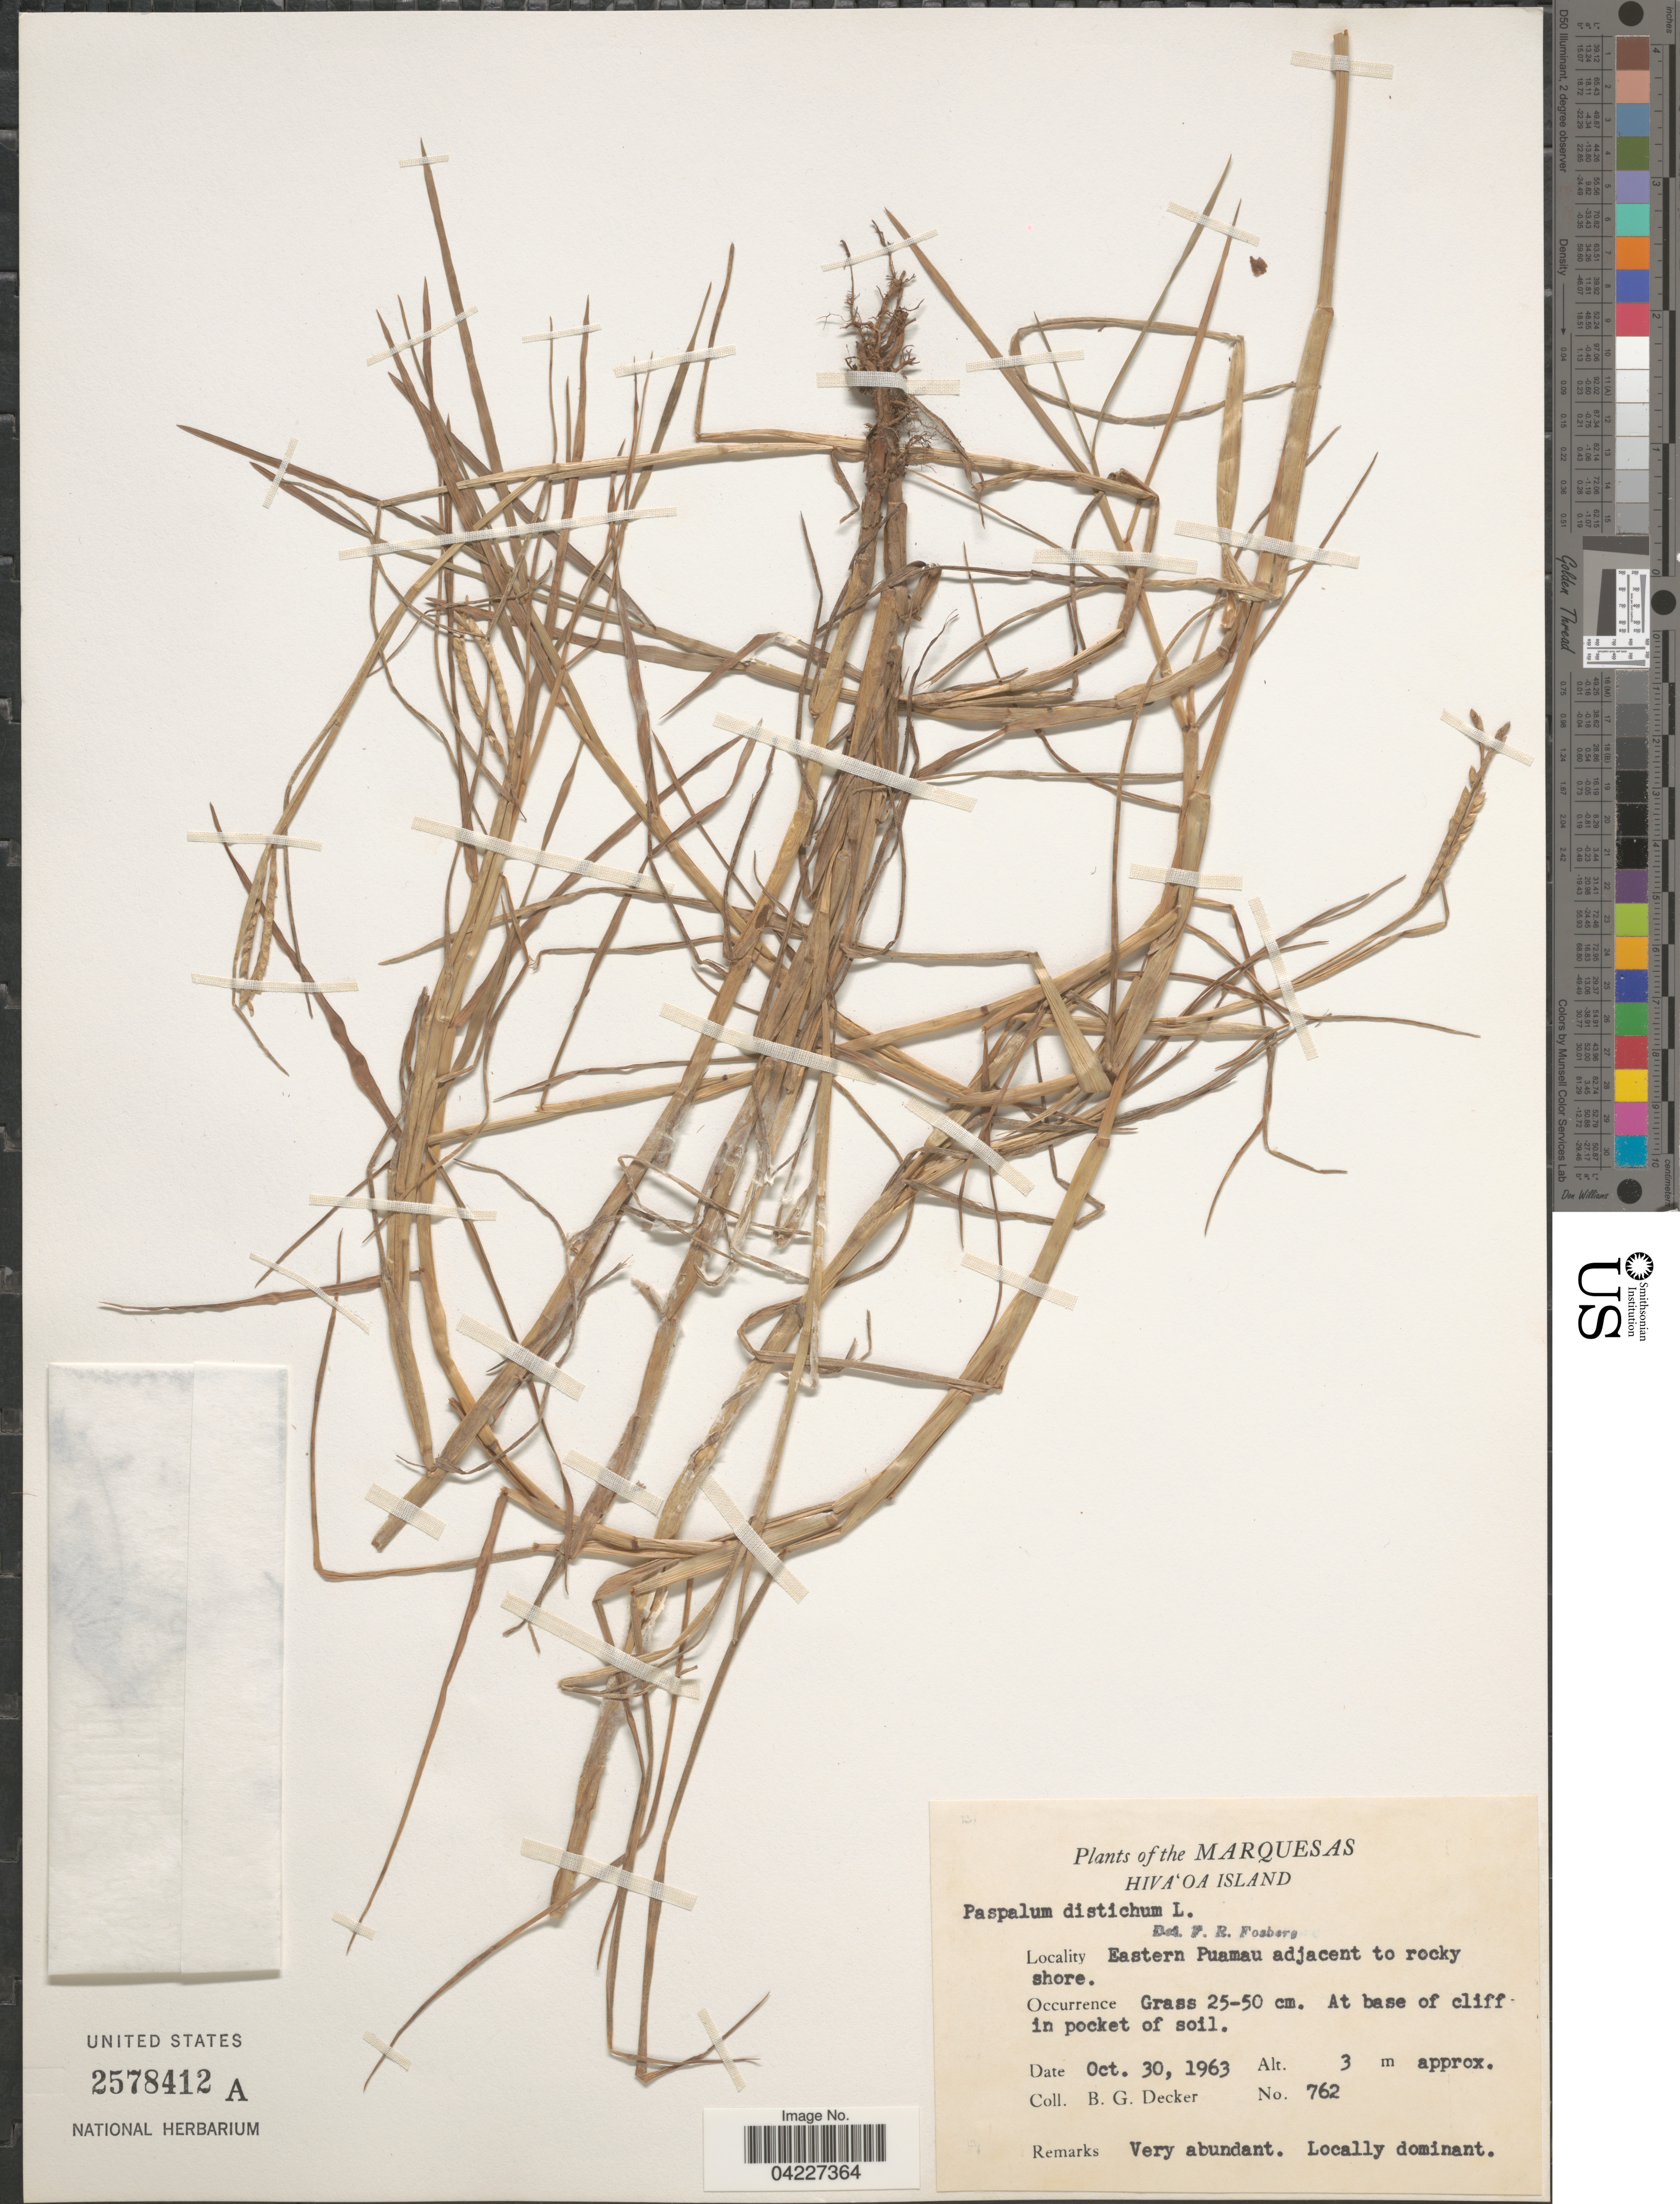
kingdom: Plantae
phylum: Tracheophyta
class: Liliopsida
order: Poales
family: Poaceae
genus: Paspalum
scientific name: Paspalum paspalodes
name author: (Michx.) Scribn.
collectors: B. G. Decker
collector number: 762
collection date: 1963-10-30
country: French Polynesia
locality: Marquesas. Hiva'oa Island. Eastern Puamau adjacent to rocky shore.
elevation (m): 3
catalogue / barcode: US 2578412A